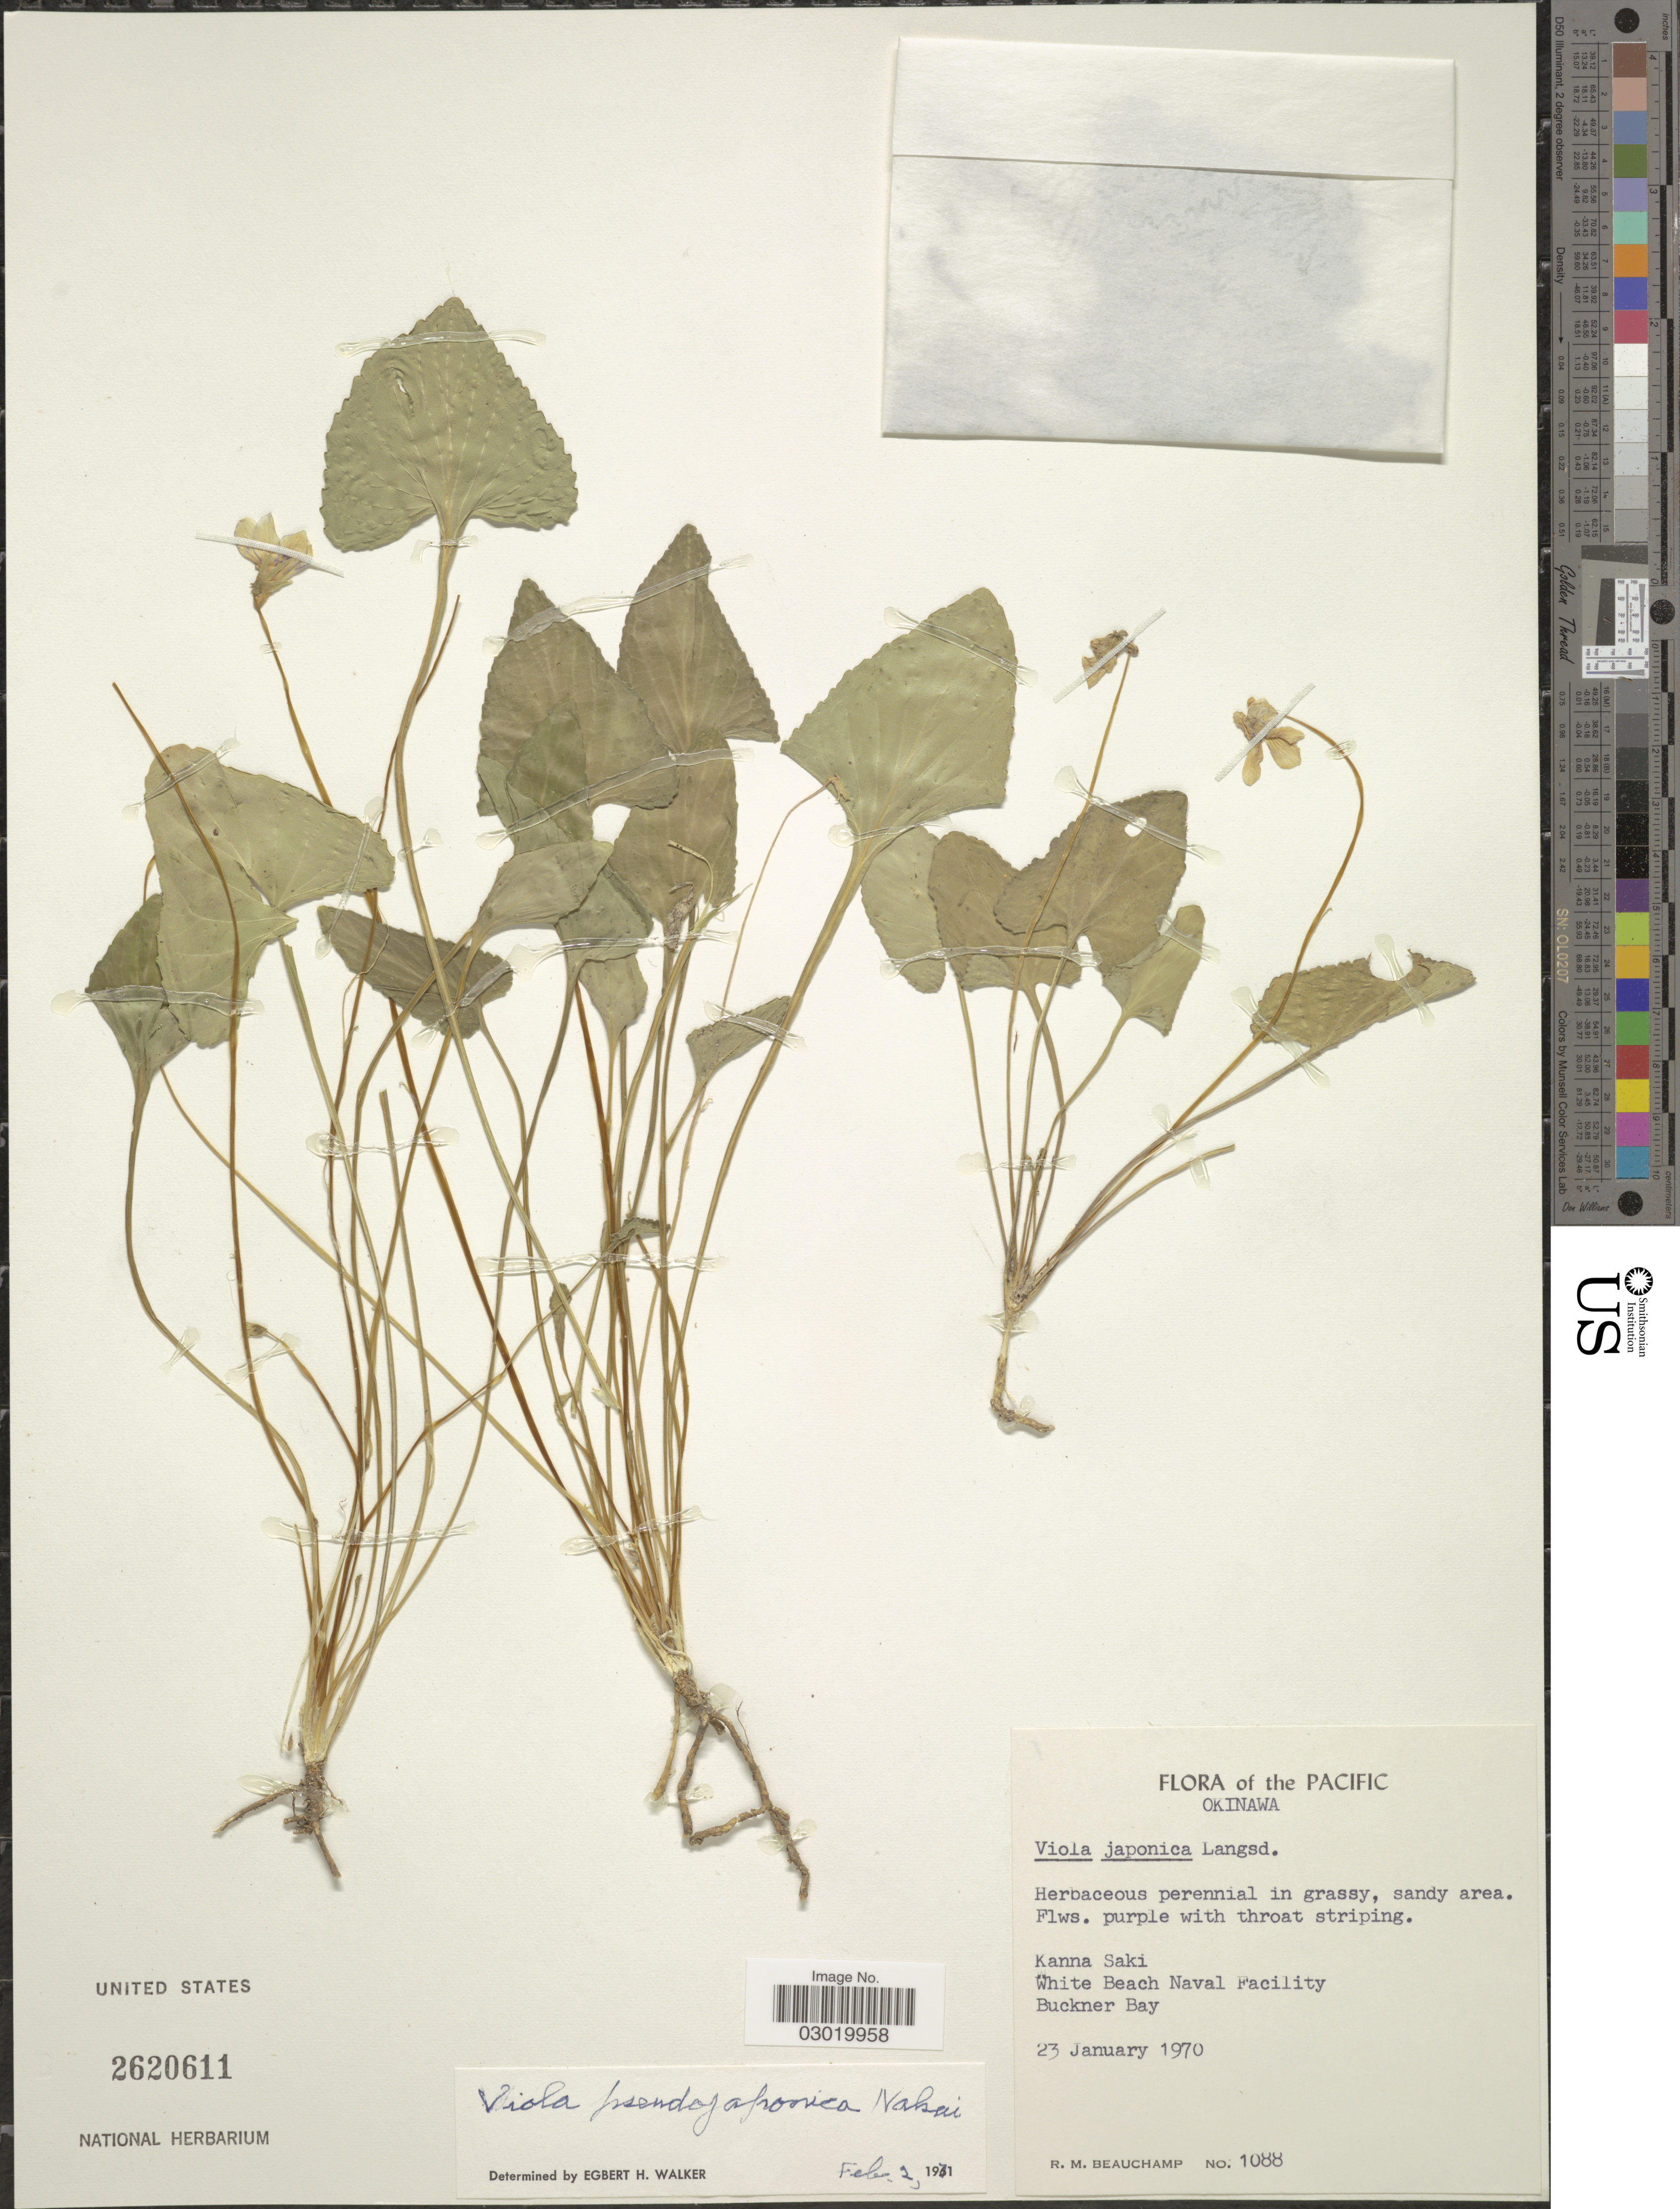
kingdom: Plantae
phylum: Tracheophyta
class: Magnoliopsida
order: Malpighiales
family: Violaceae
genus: Viola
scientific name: Viola pseudojaponica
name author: Nakai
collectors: R. Beauchamp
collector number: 1088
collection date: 1970-01-23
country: Japan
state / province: Okinawa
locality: Pacific. Okinawa. Kanna Saki. White Beach Naval Facility. Buckner Bay.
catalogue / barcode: US 2620611